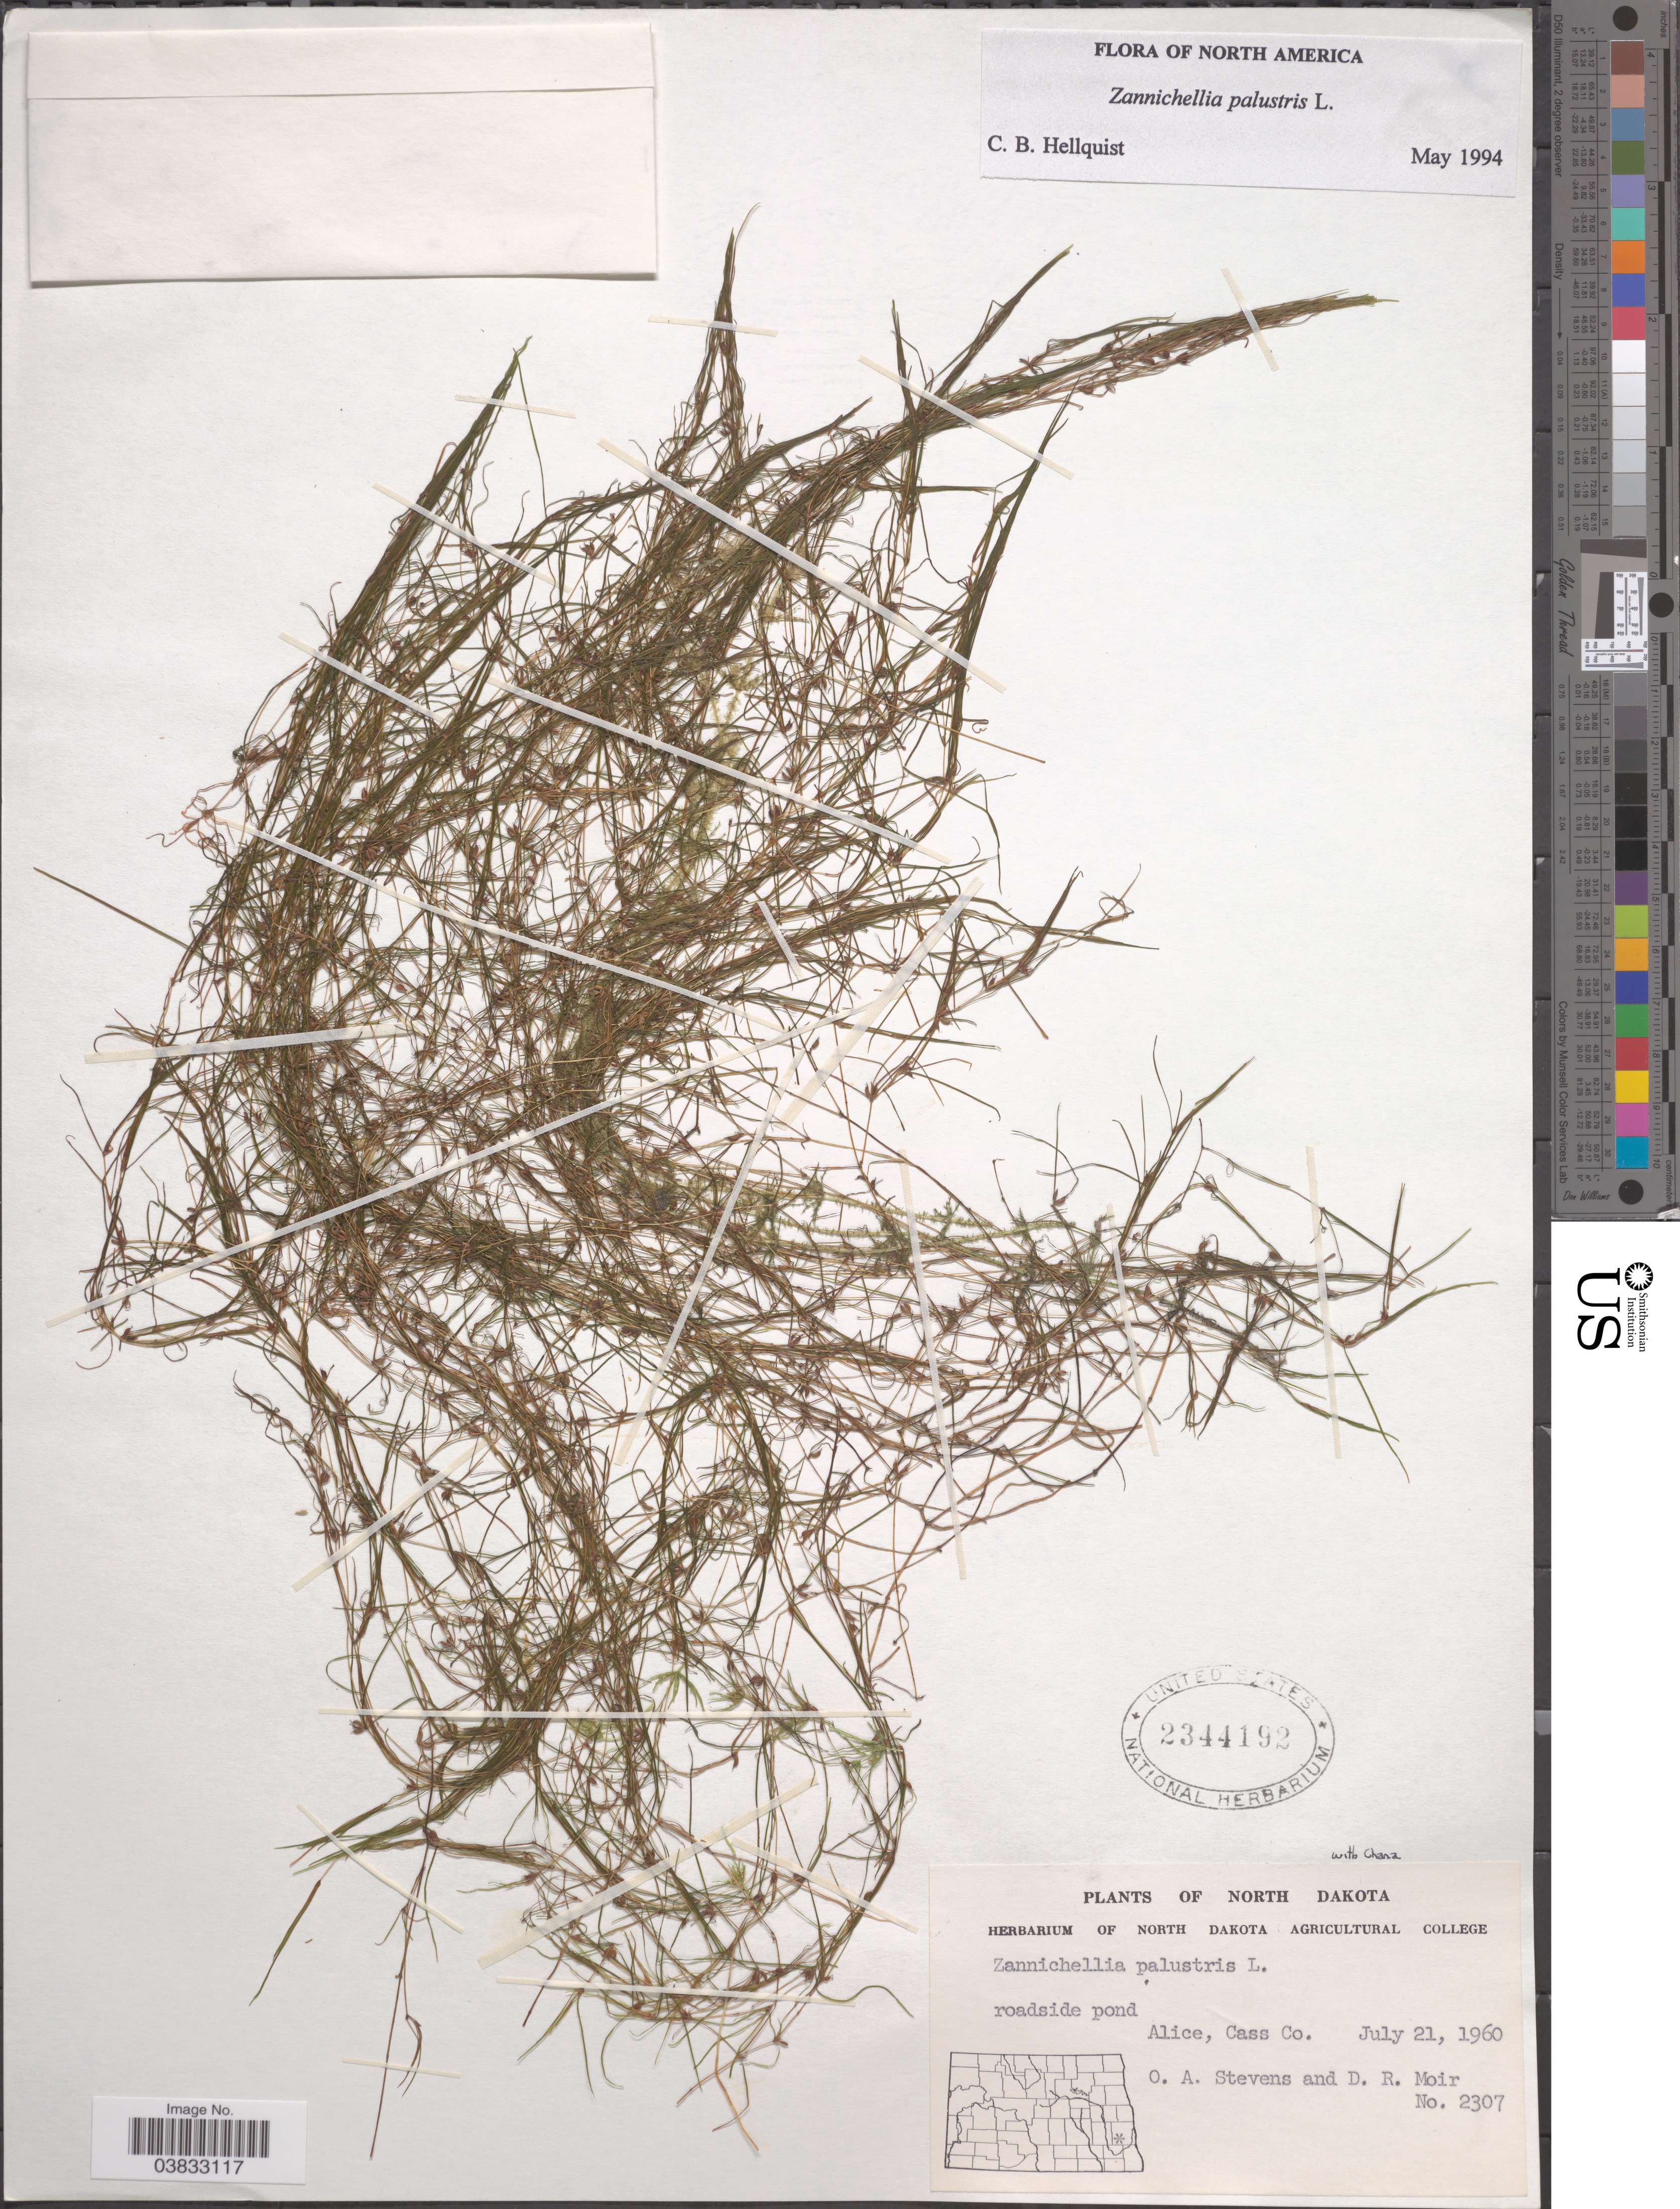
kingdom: Plantae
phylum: Tracheophyta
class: Liliopsida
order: Alismatales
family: Potamogetonaceae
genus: Zannichellia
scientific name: Zannichellia palustris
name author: L.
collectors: O. A. Stevens & D. Moir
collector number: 2307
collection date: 1960-07-21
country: United States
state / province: North Dakota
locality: Roadside pond Alice, Cass Co.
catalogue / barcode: US 2344192